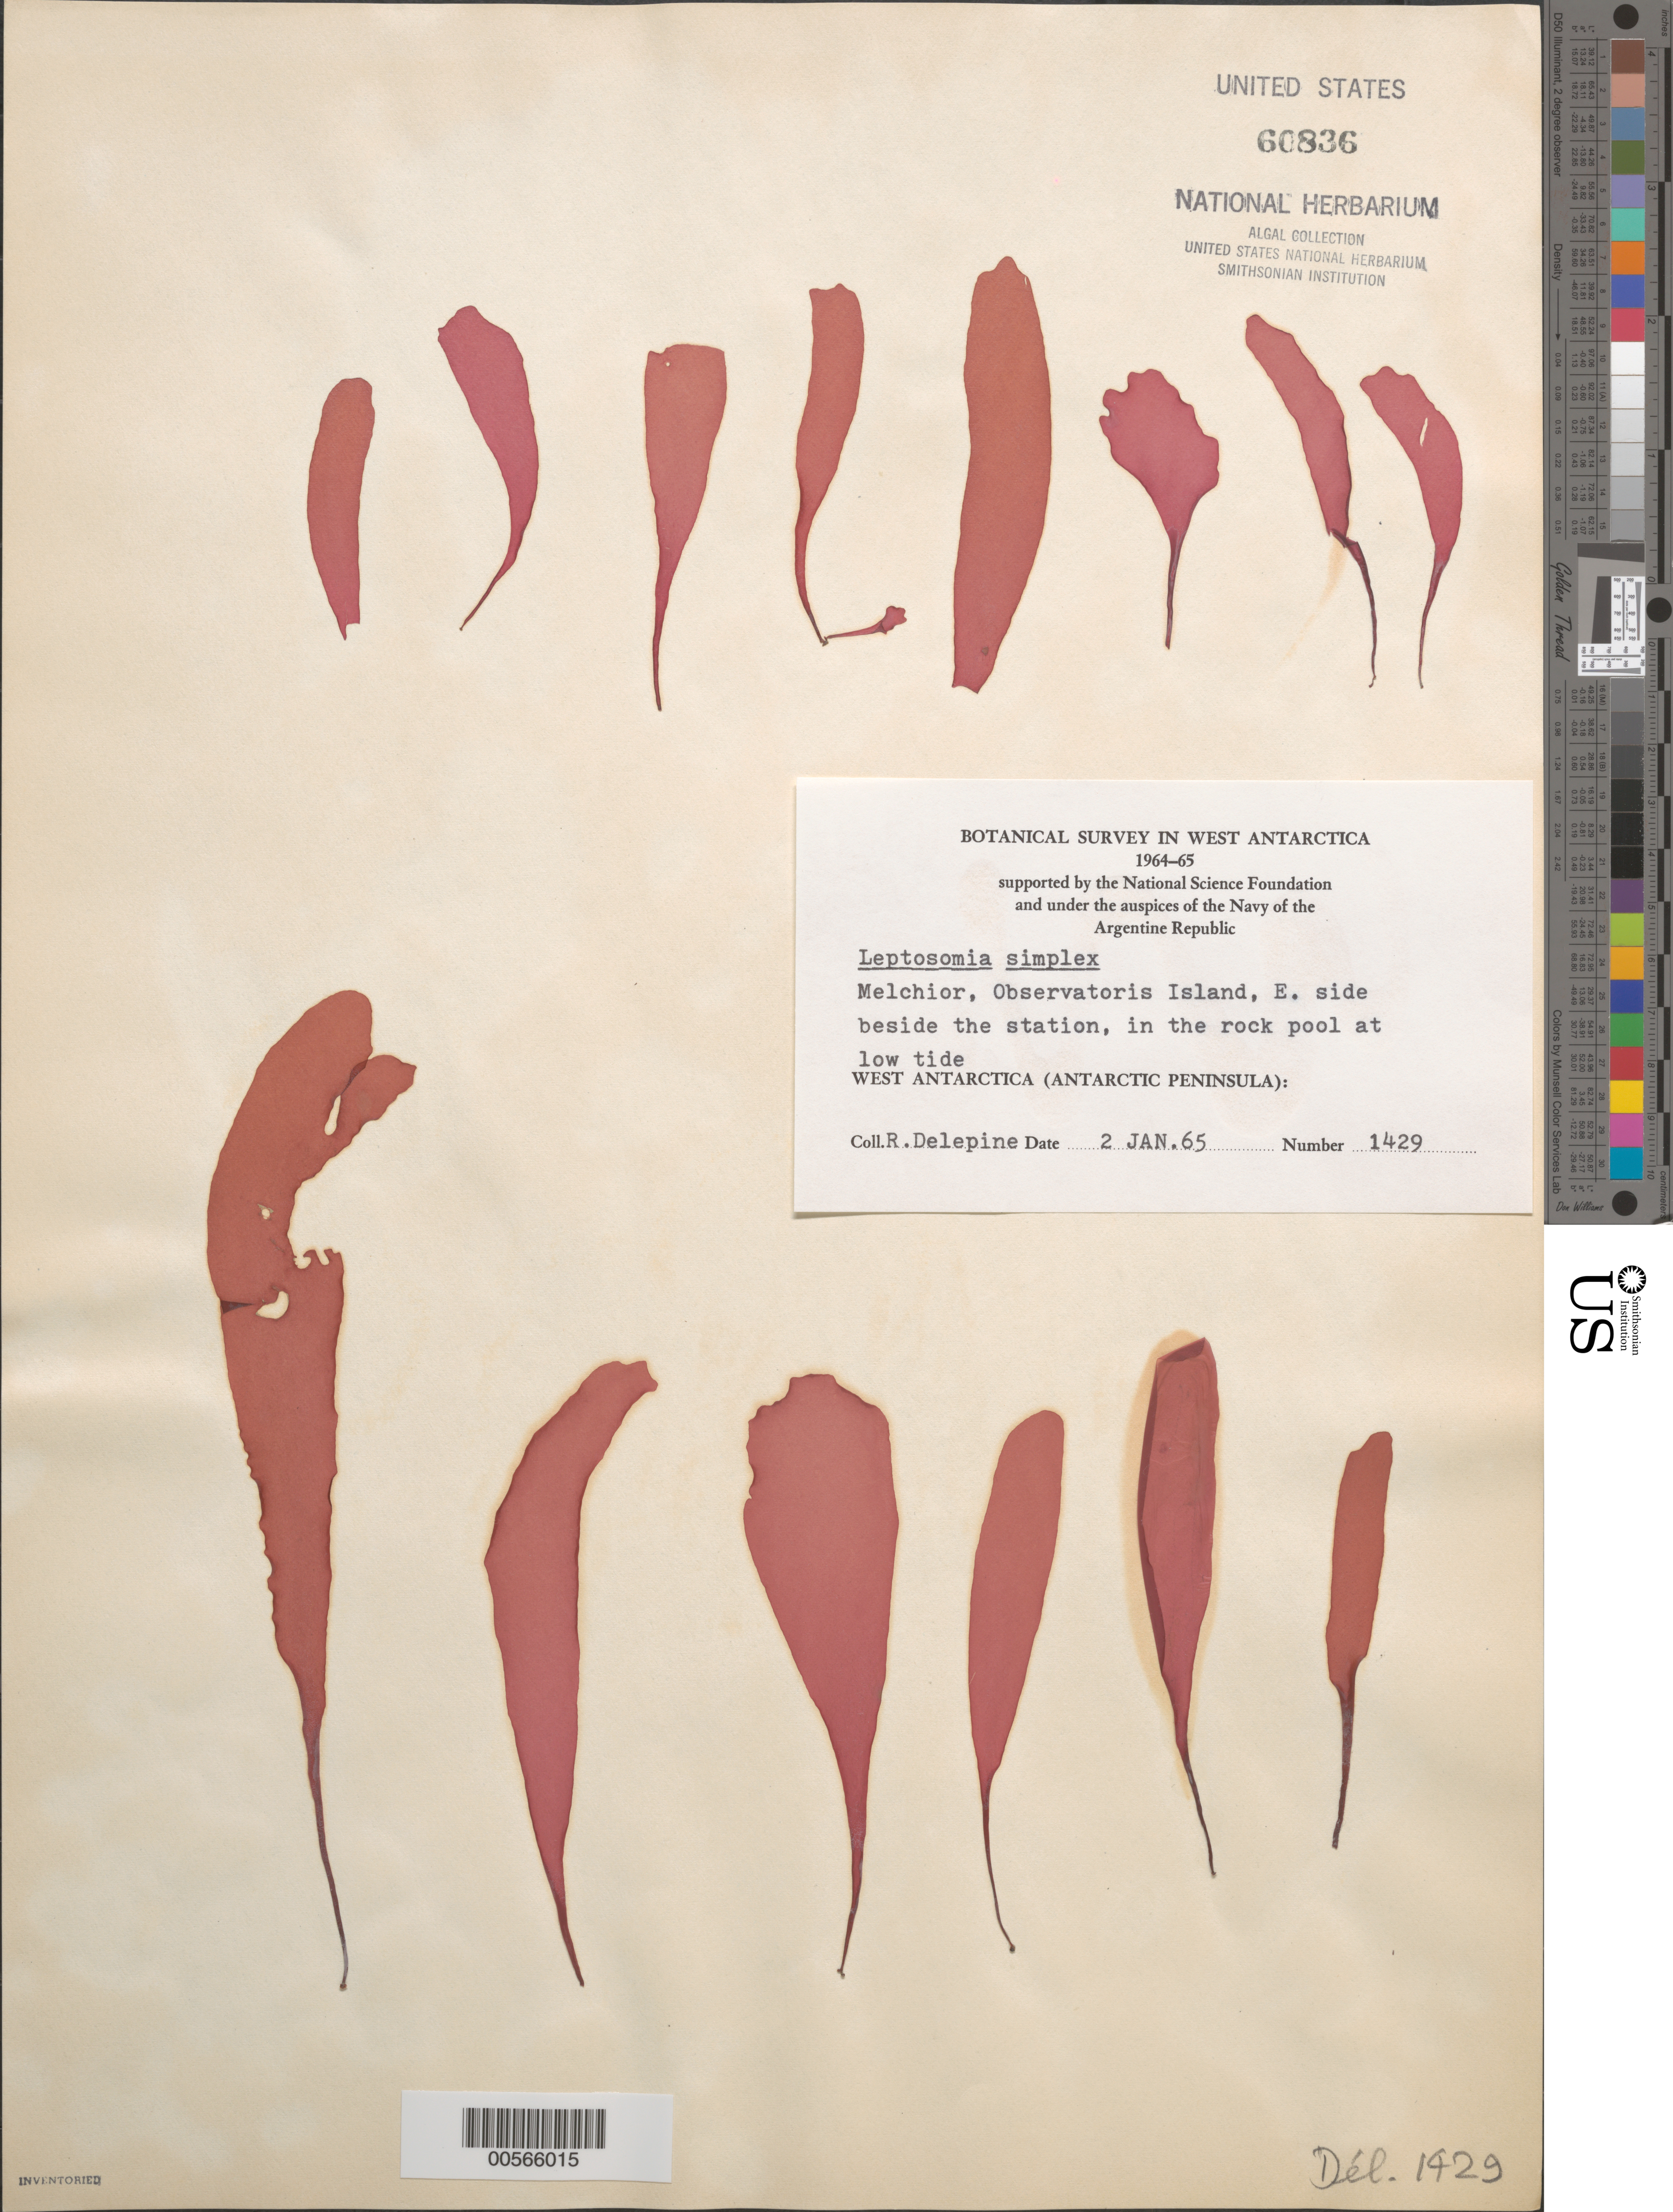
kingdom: Plantae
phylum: Rhodophyta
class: Florideophyceae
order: Palmariales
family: Palmariaceae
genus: Palmaria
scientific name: Palmaria decipiens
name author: (Reinsch) Ricker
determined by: Algae name updating Project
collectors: R. Delépine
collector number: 1429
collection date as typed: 02 Jan 1965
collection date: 1965-01-02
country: Antarctica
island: Gamma Island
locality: Beside station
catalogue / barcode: US 60836